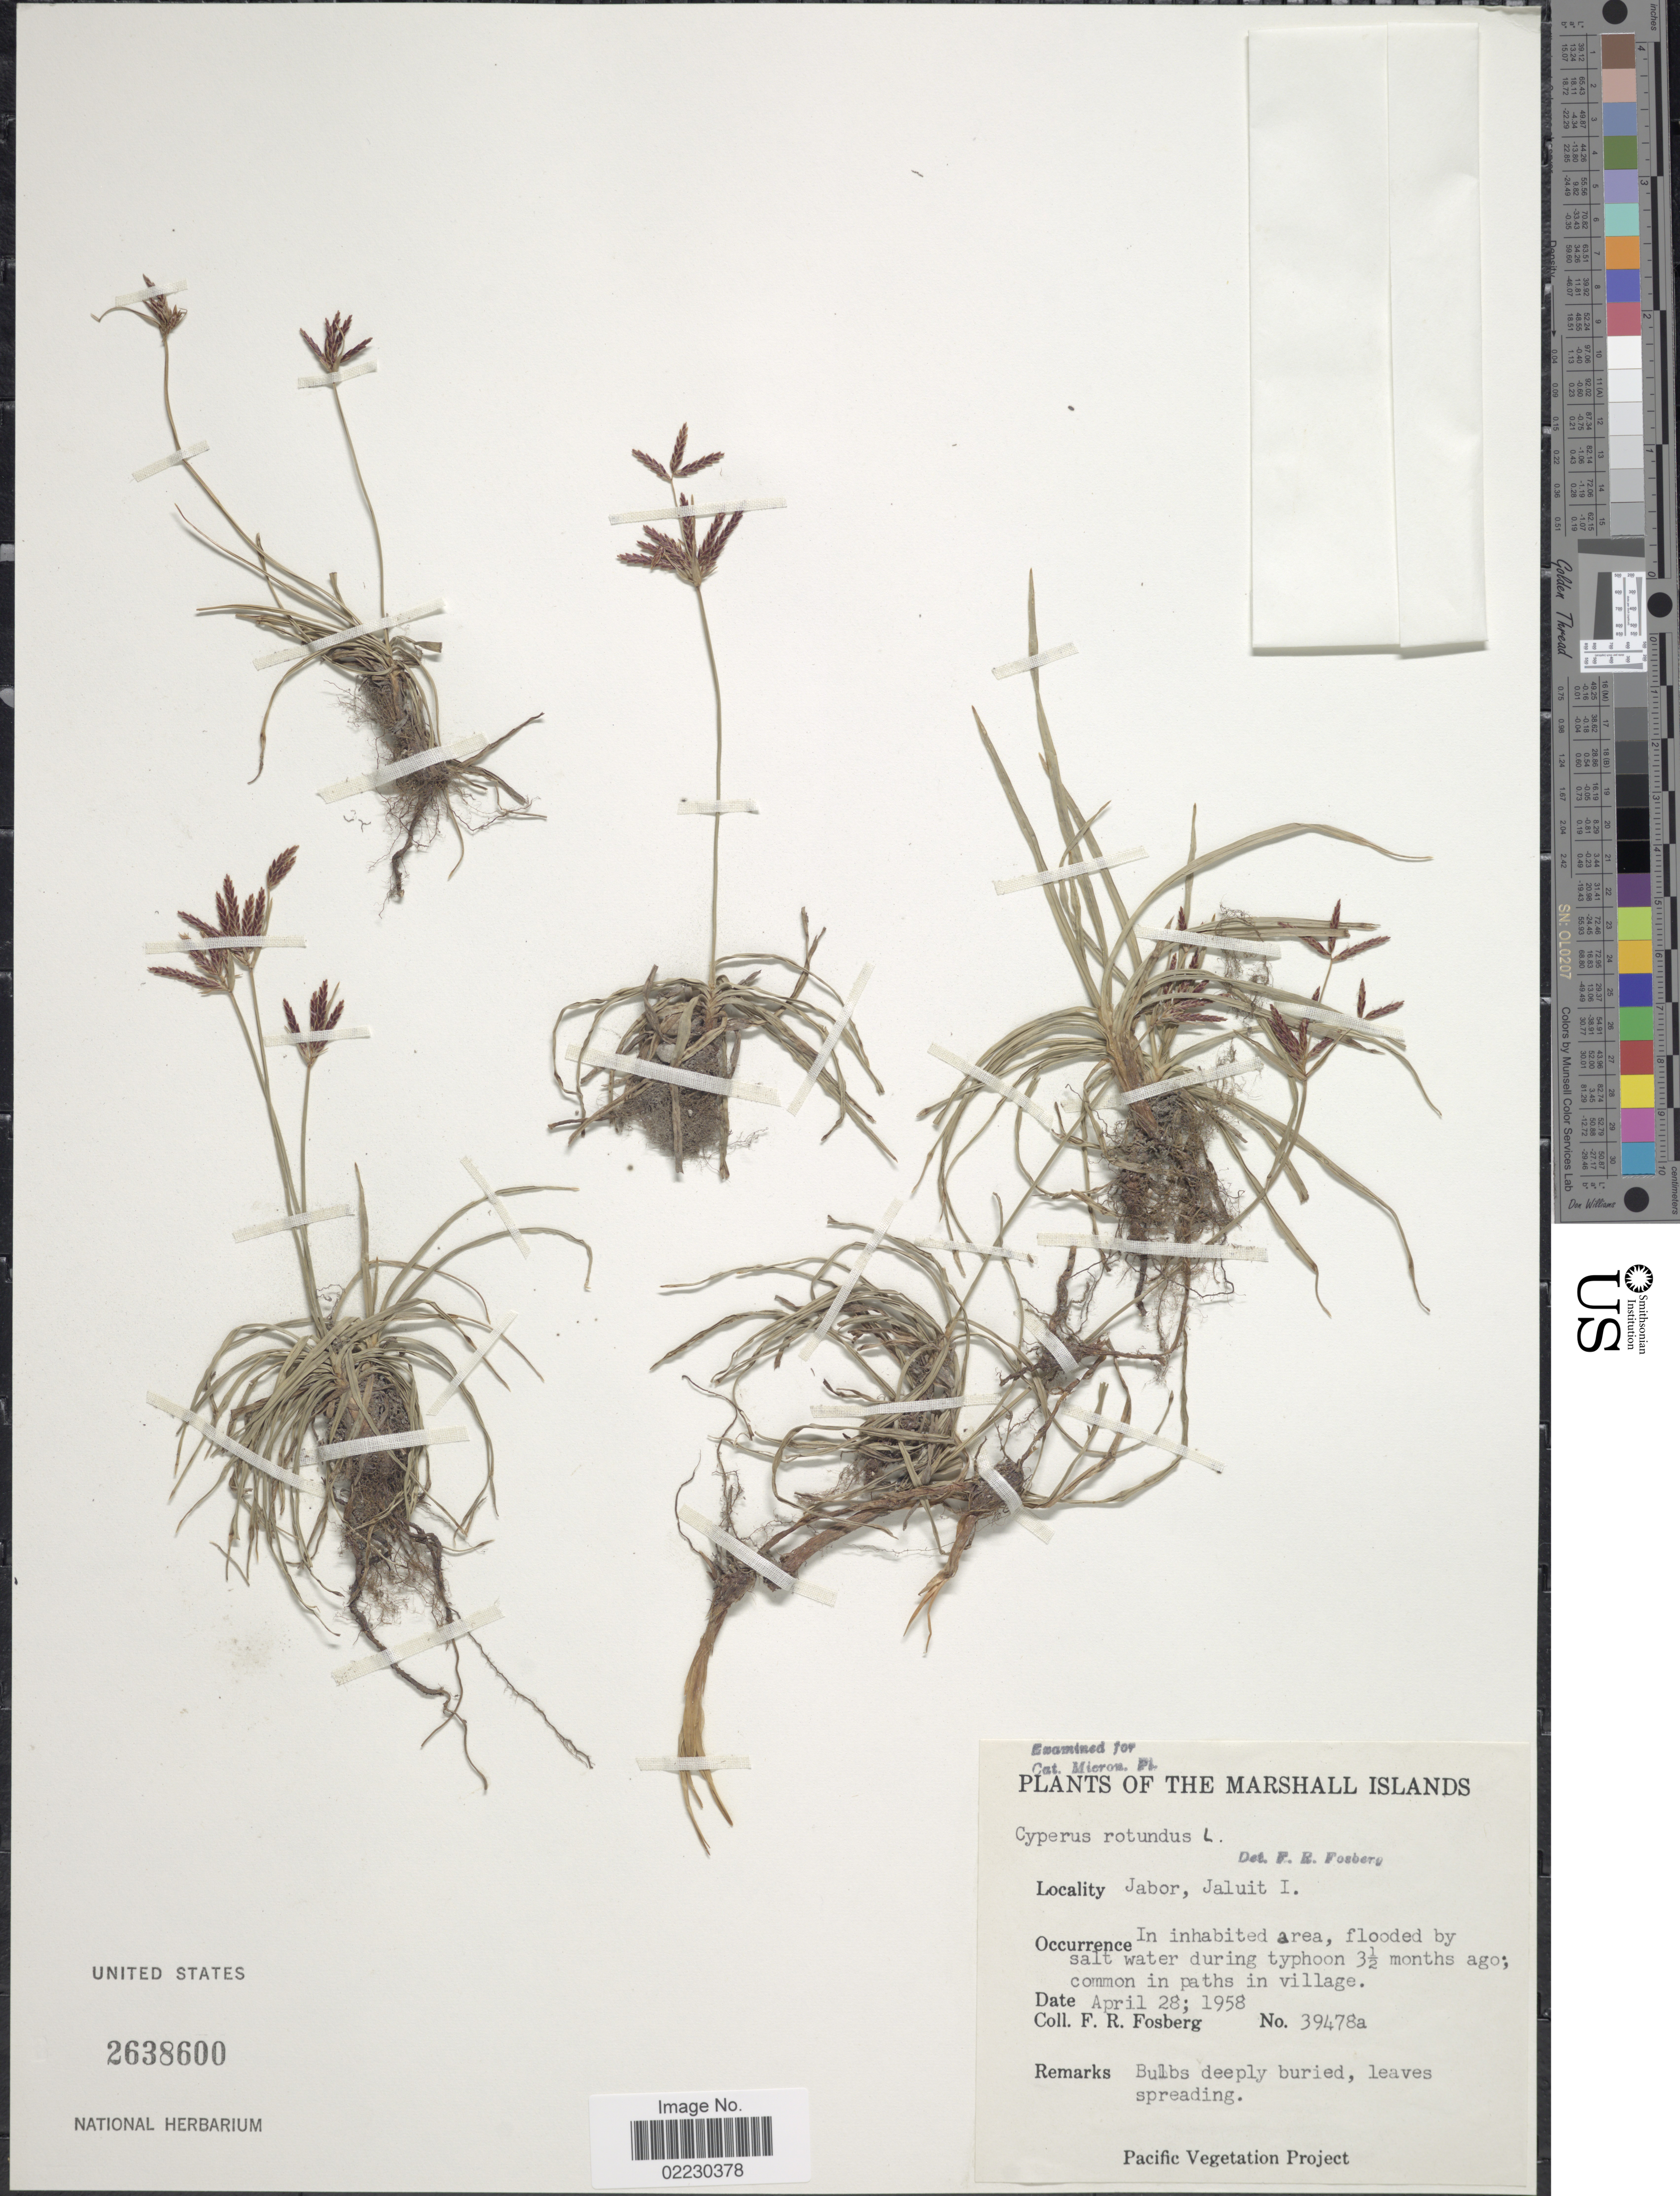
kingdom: Plantae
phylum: Tracheophyta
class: Liliopsida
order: Poales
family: Cyperaceae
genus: Cyperus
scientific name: Cyperus rotundus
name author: L.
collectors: F. R. Fosberg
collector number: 39478a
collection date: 1958-04-28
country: Marshall Islands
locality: Jabor, Jaluit I.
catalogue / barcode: US 2638600